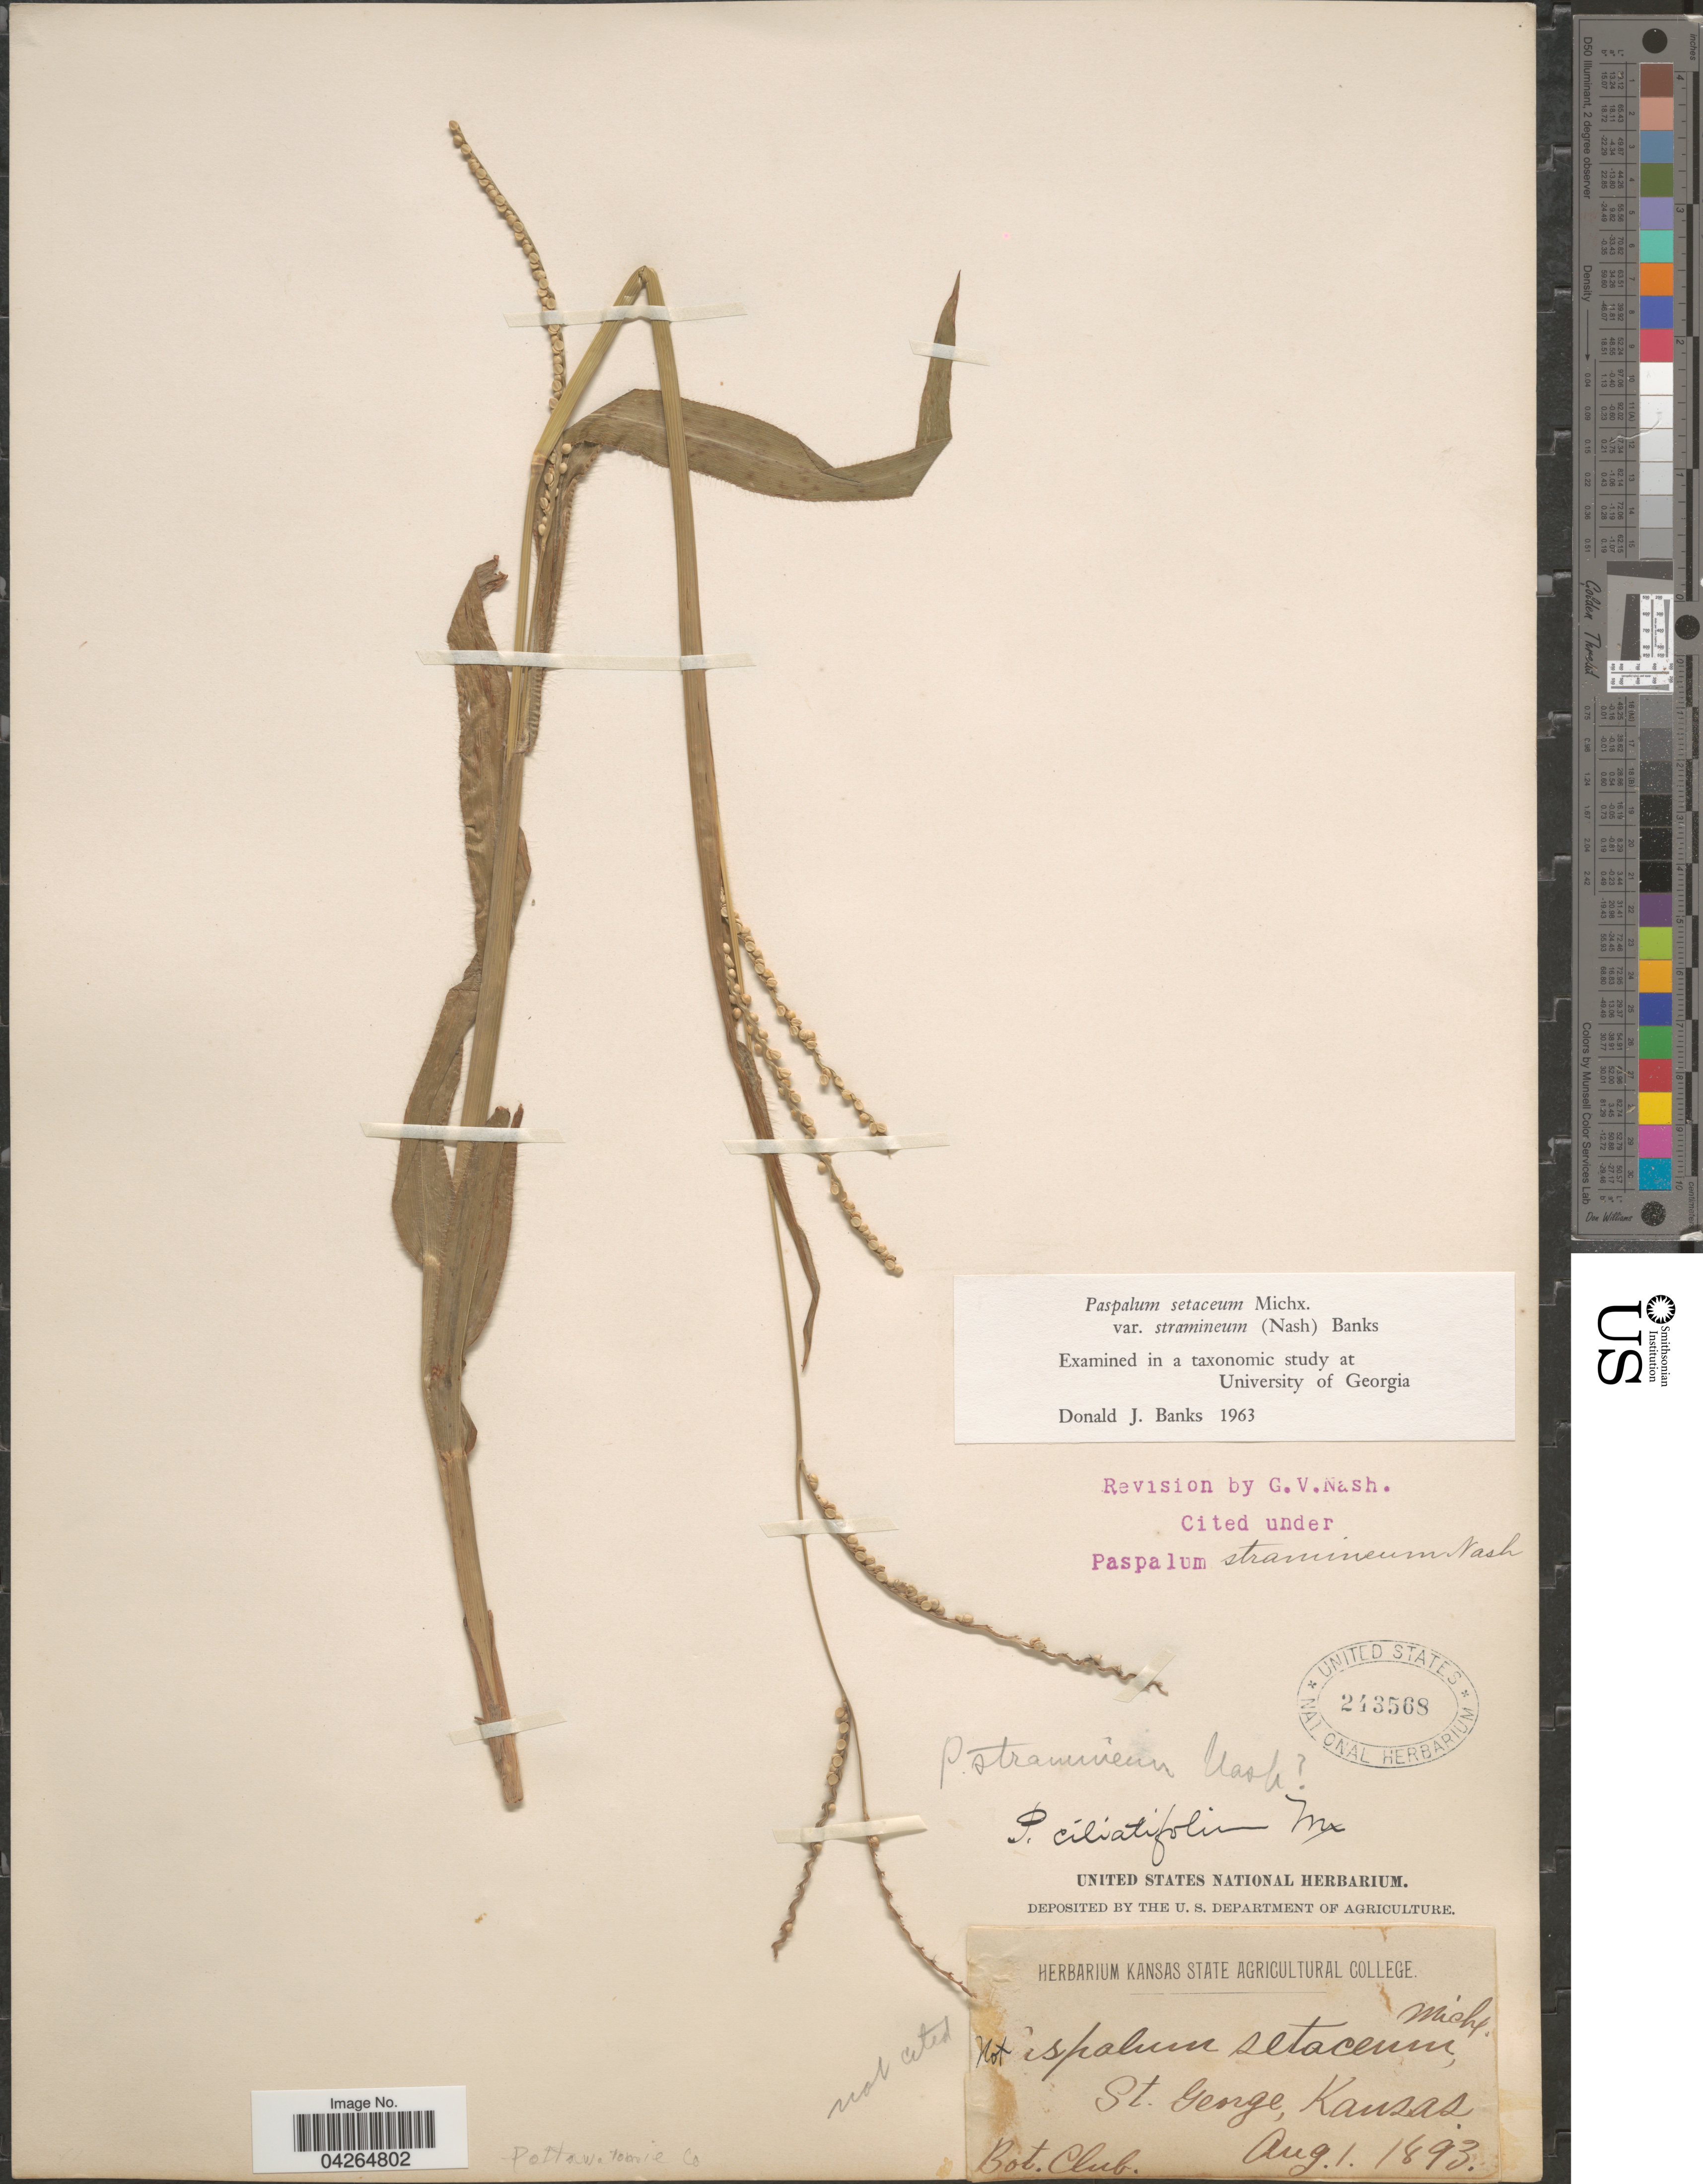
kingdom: Plantae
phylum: Tracheophyta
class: Liliopsida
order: Poales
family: Poaceae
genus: Paspalum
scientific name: Paspalum setaceum var. stramineum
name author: (Nash) D.J. Banks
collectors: Bot. Club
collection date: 1893-08-01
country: United States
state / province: Kansas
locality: St. George. Pottawatomie Co.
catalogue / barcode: US 243568